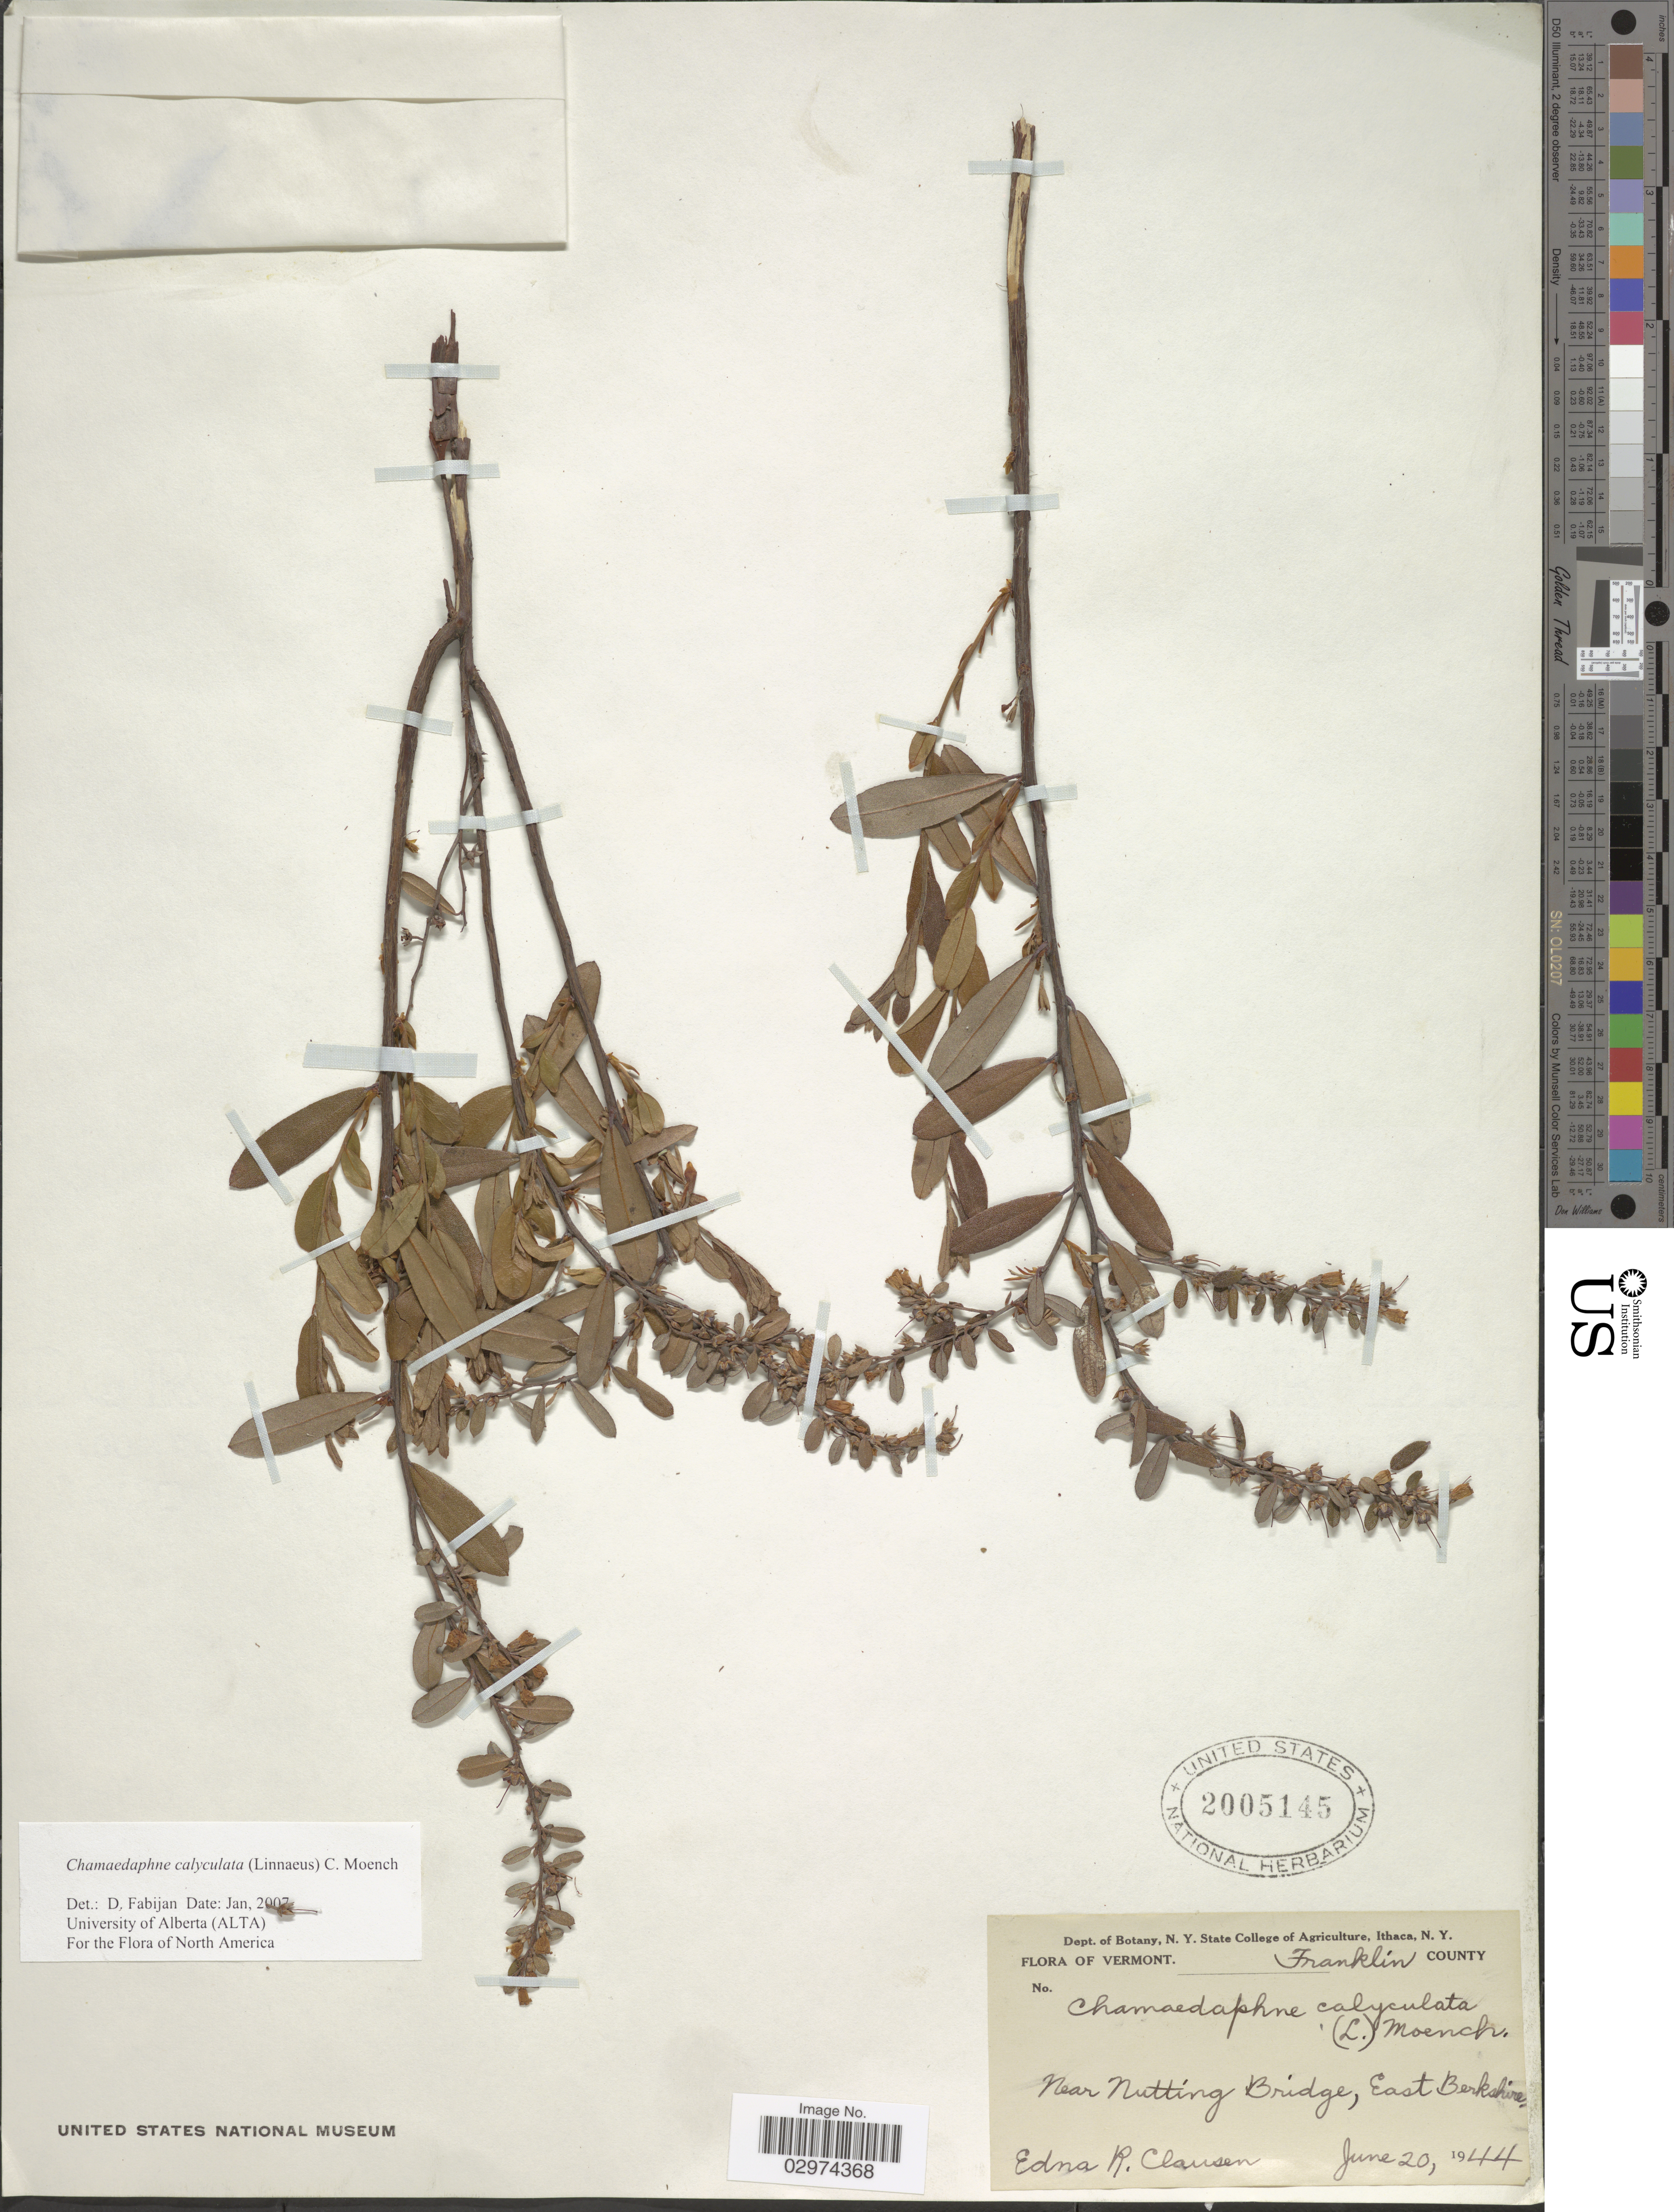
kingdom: Plantae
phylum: Tracheophyta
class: Magnoliopsida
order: Ericales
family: Ericaceae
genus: Chamaedaphne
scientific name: Chamaedaphne calyculata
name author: (L.) Moench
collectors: E. Clausen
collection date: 1944-06-20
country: United States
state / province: Vermont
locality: Franklin County. Near Nutting Bridge, East Berkshire.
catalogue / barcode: US 2005145